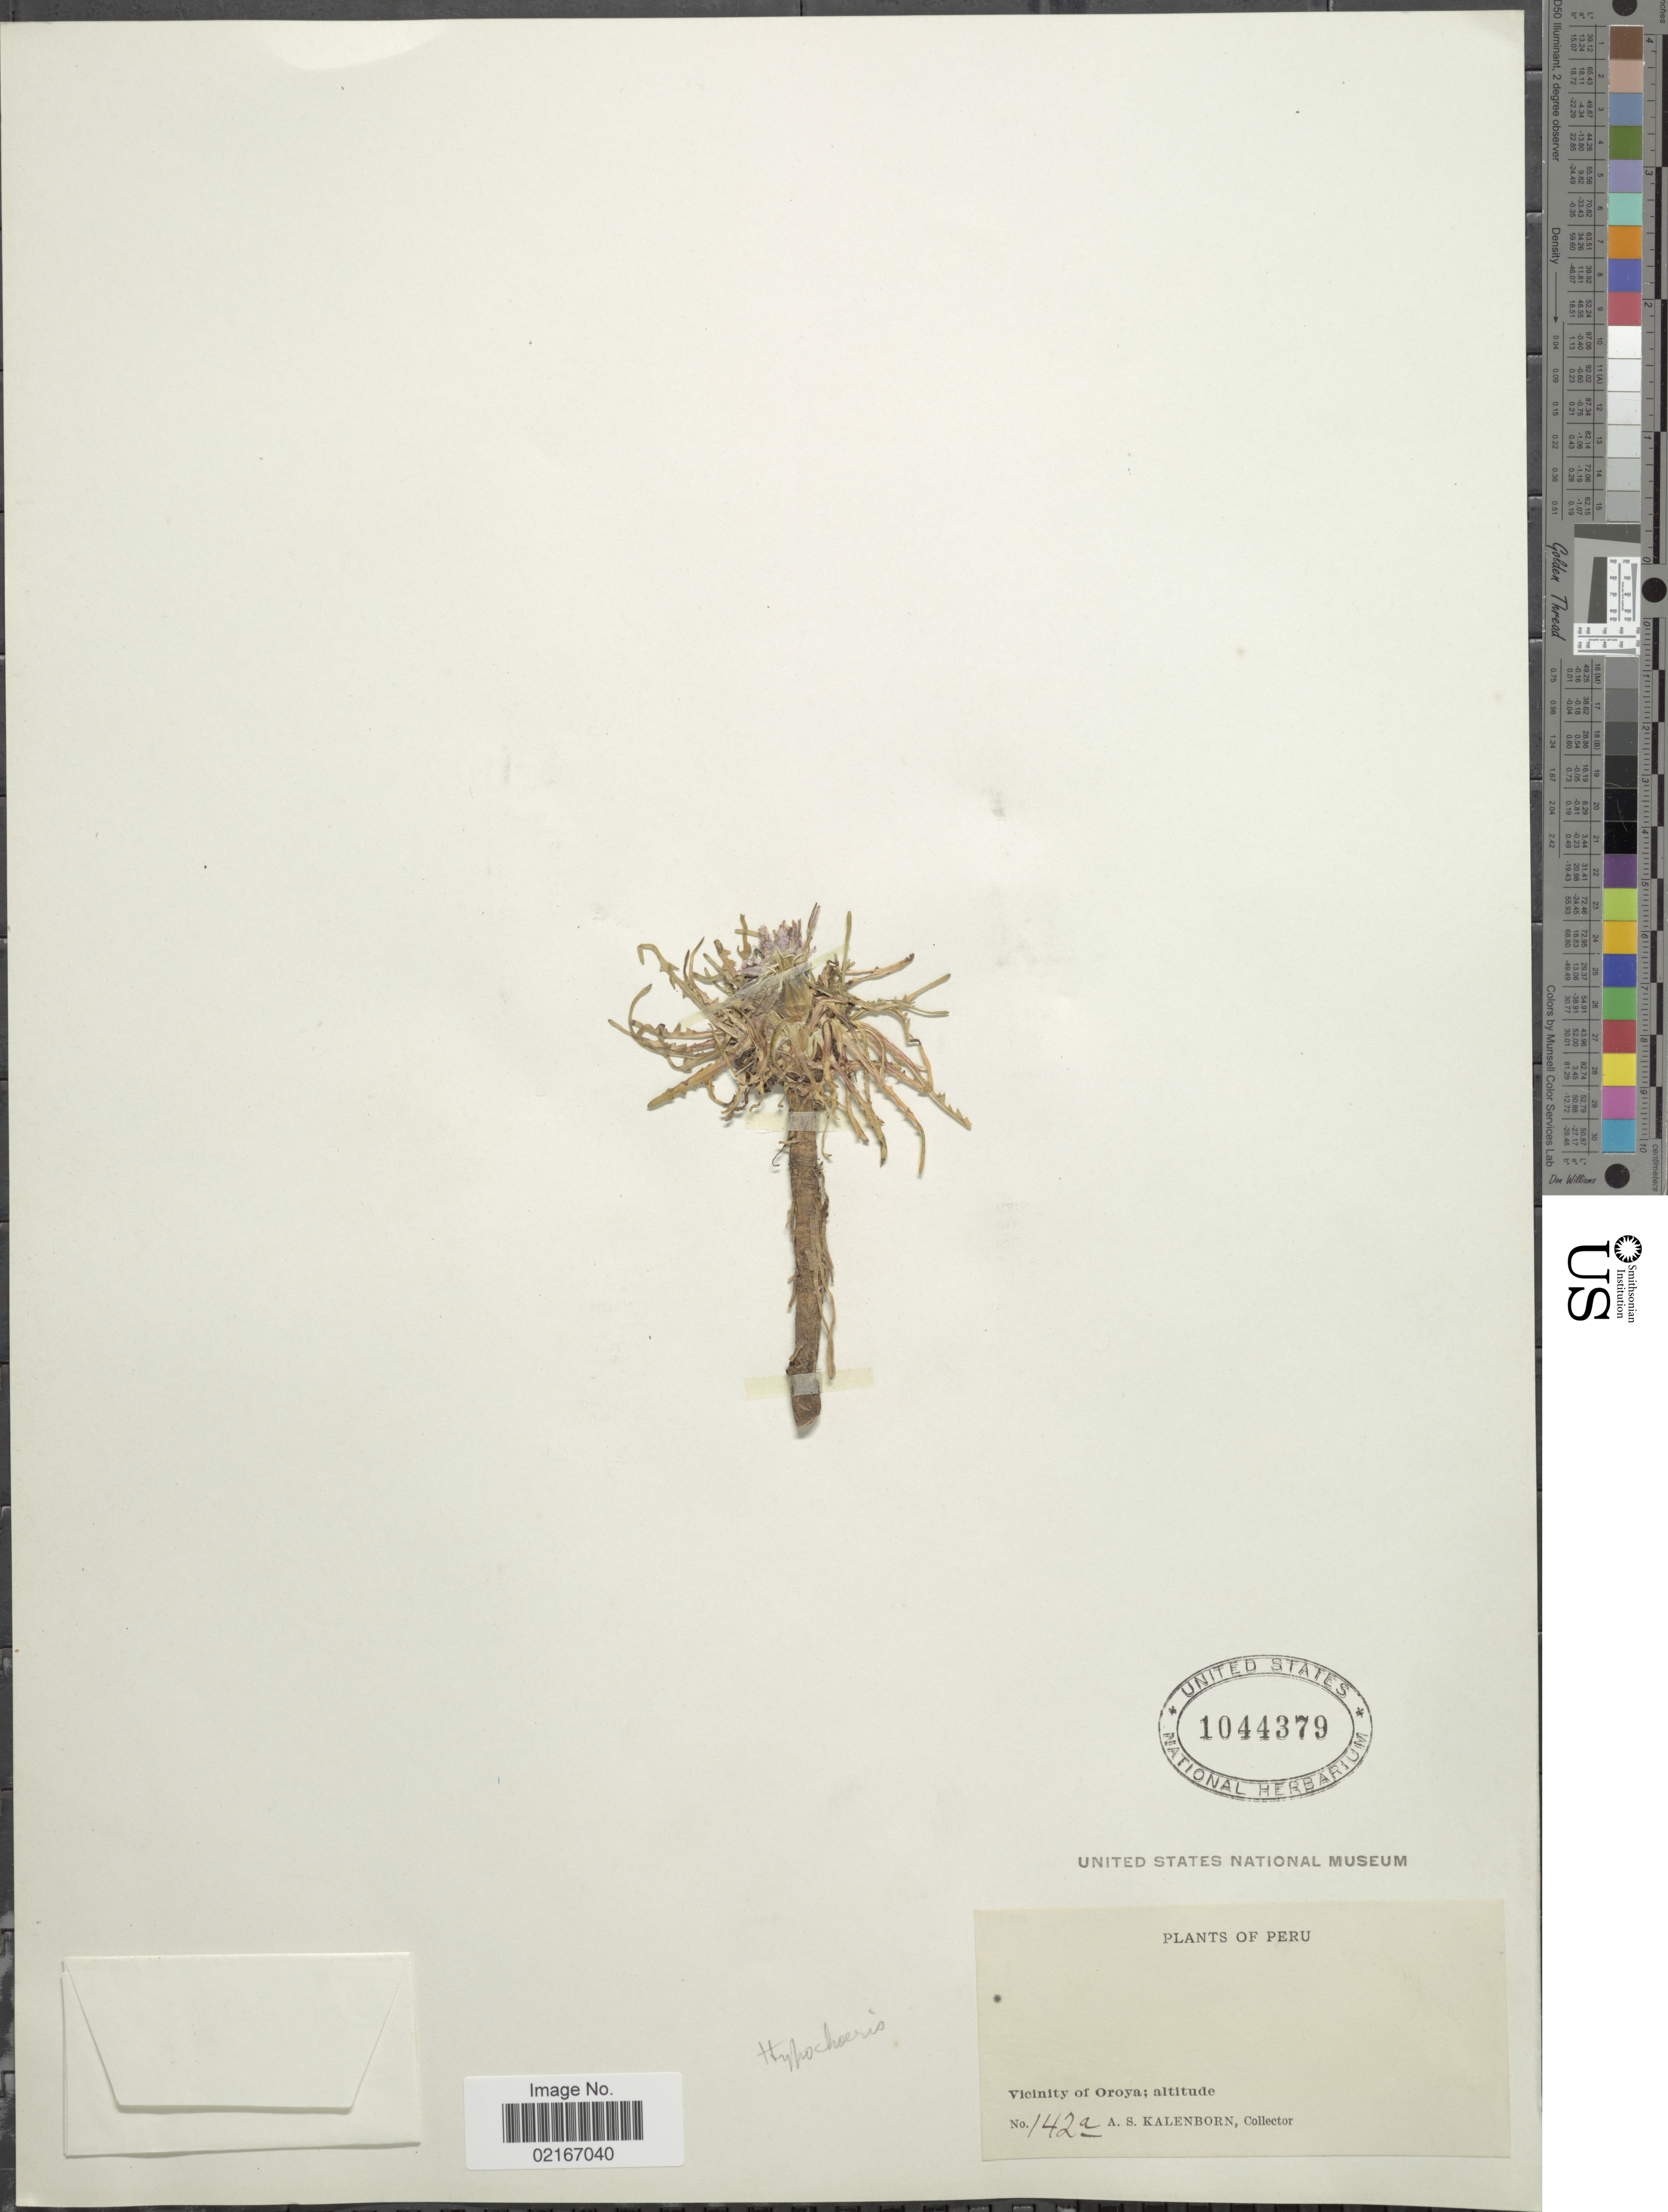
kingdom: Plantae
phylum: Tracheophyta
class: Magnoliopsida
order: Asterales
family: Asteraceae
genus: Hypochaeris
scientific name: Hypochaeris sp.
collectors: A. Kalenborn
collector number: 142a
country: Peru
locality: Vicinity of Oroya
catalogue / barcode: US 1044379